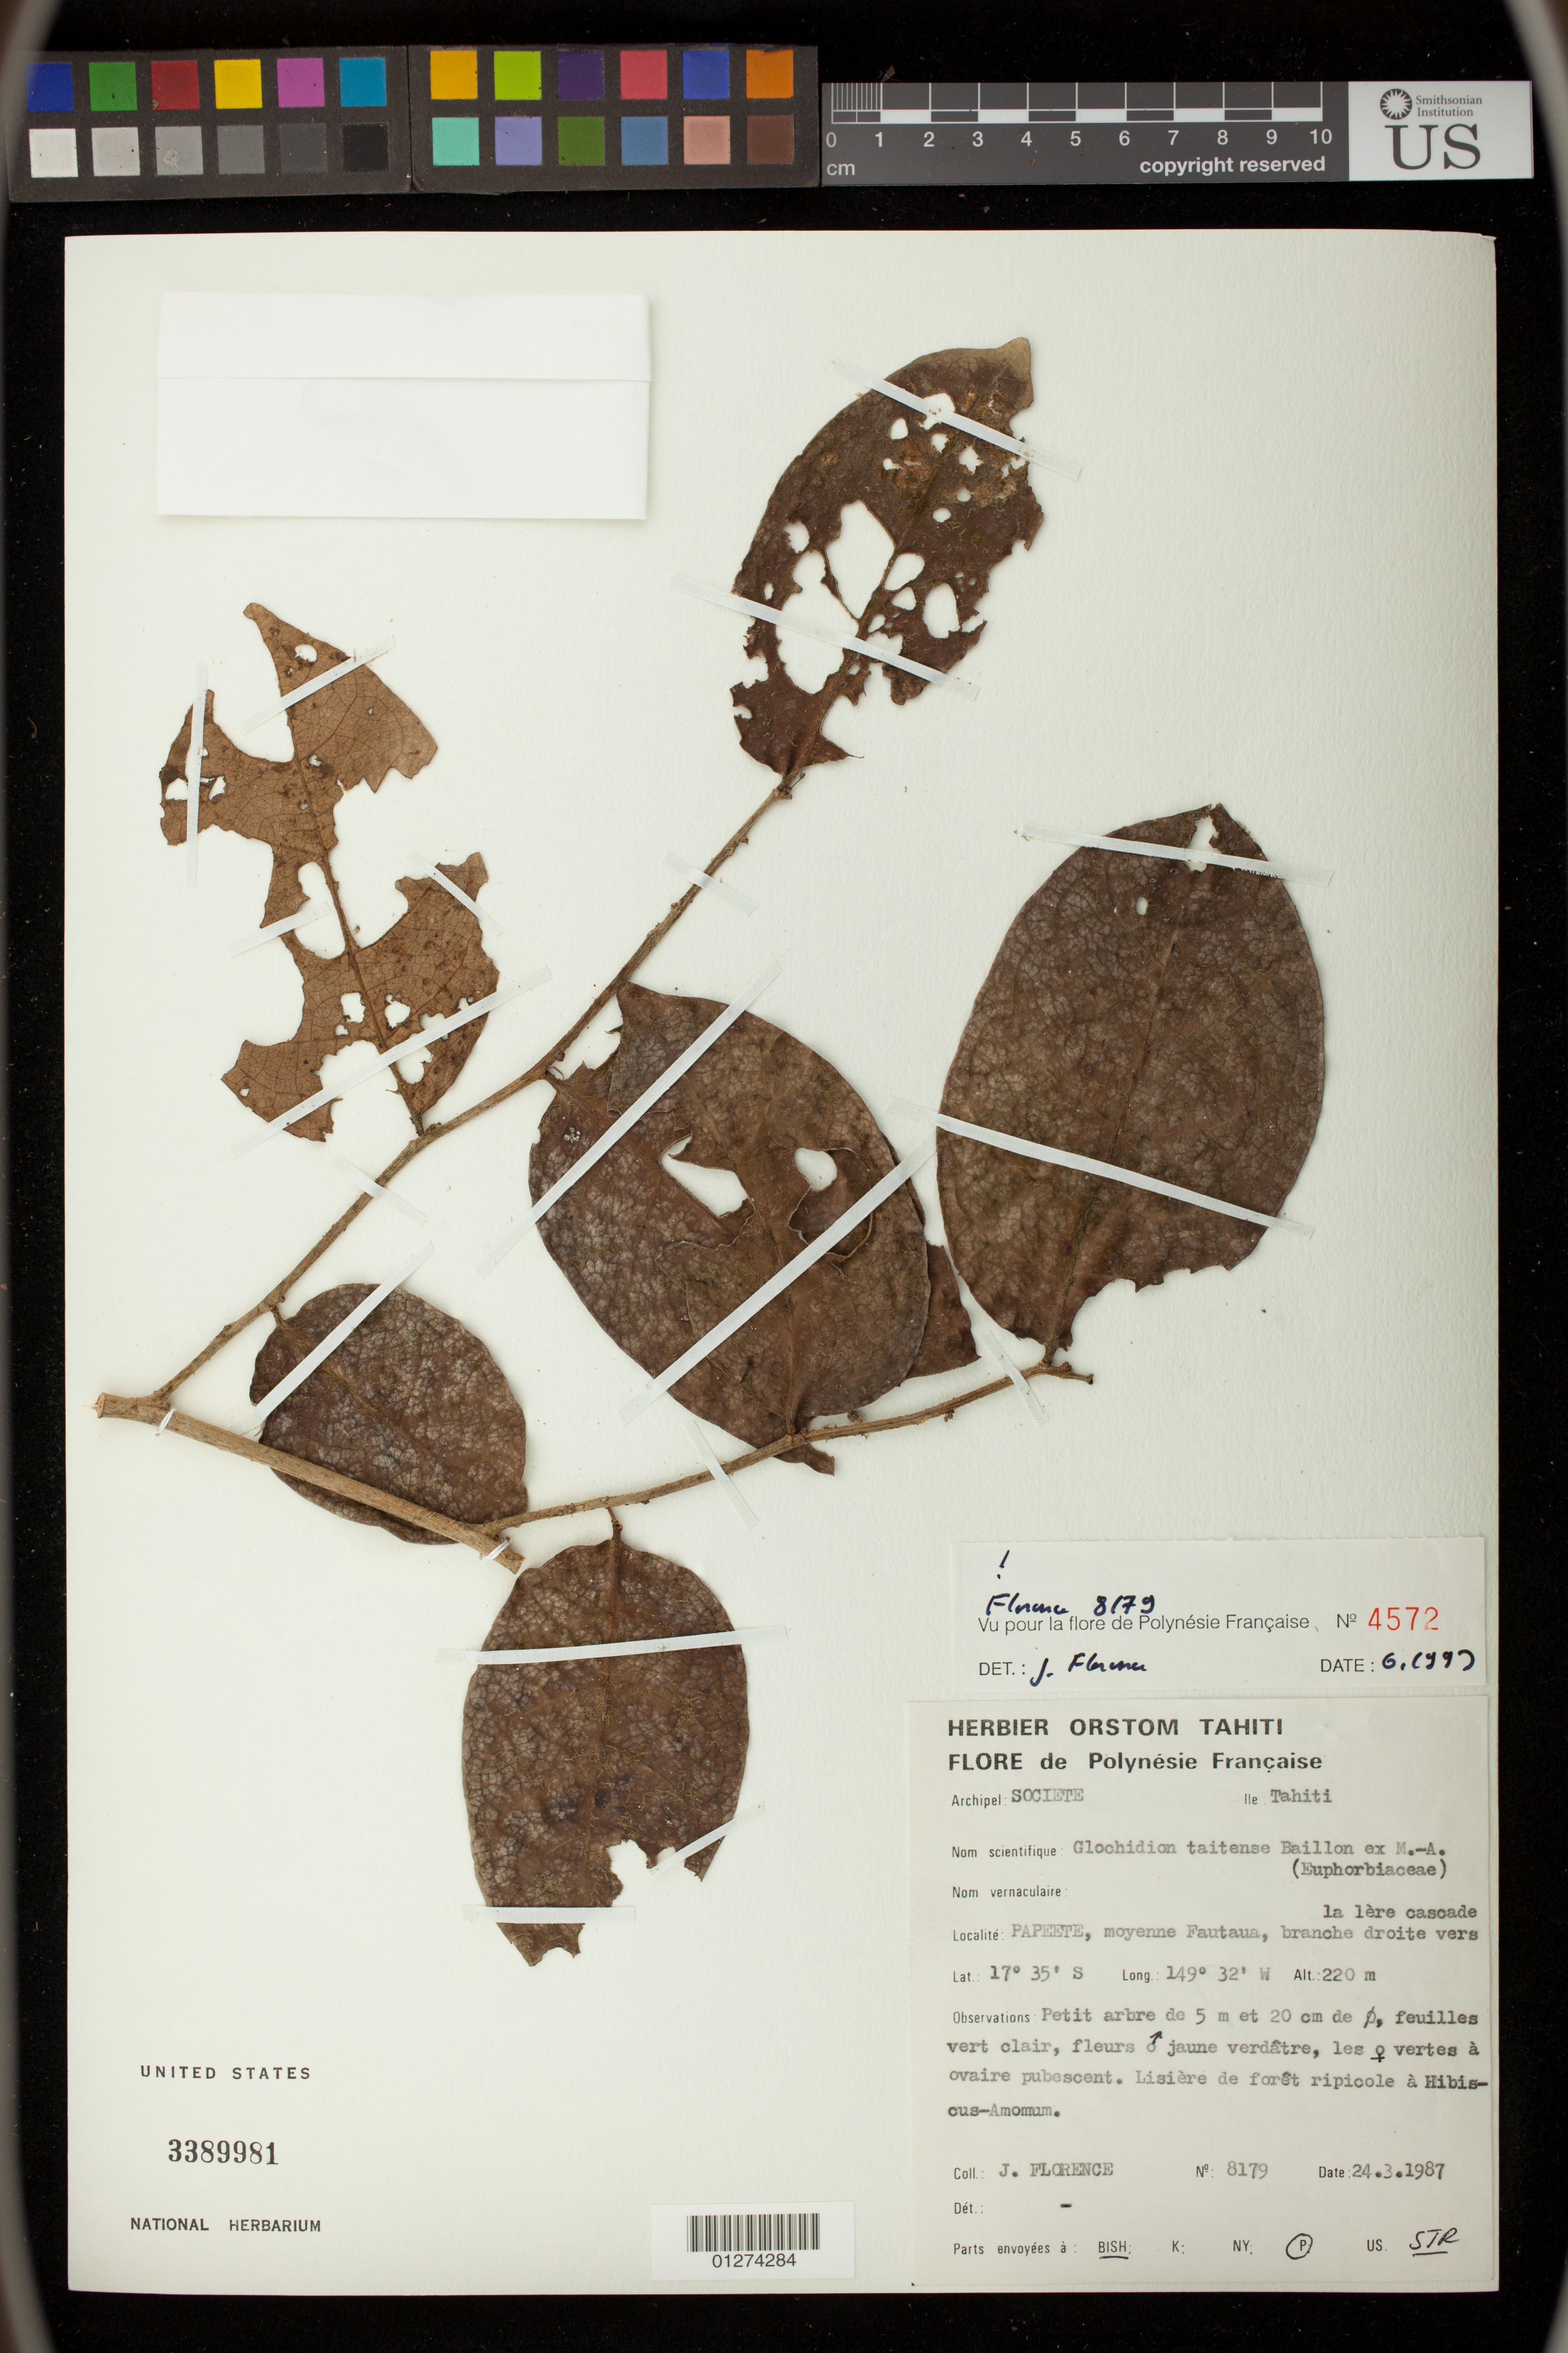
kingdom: Plantae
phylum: Tracheophyta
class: Magnoliopsida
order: Malpighiales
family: Phyllanthaceae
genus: Phyllanthus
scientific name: Phyllanthus taitensis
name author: (Baill. ex Müll. Arg.) Müll. Arg.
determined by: Wagner, W. L., (BOT), Smithsonian Institution - National Museum of Natural History (UNITED STATES)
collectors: J. Florence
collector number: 8179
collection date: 1987-03-24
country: French Polynesia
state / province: Iles du Vent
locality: Papeete, moyenne Fautaua, branche droite vers la lere cascade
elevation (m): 220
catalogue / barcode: US 3389981